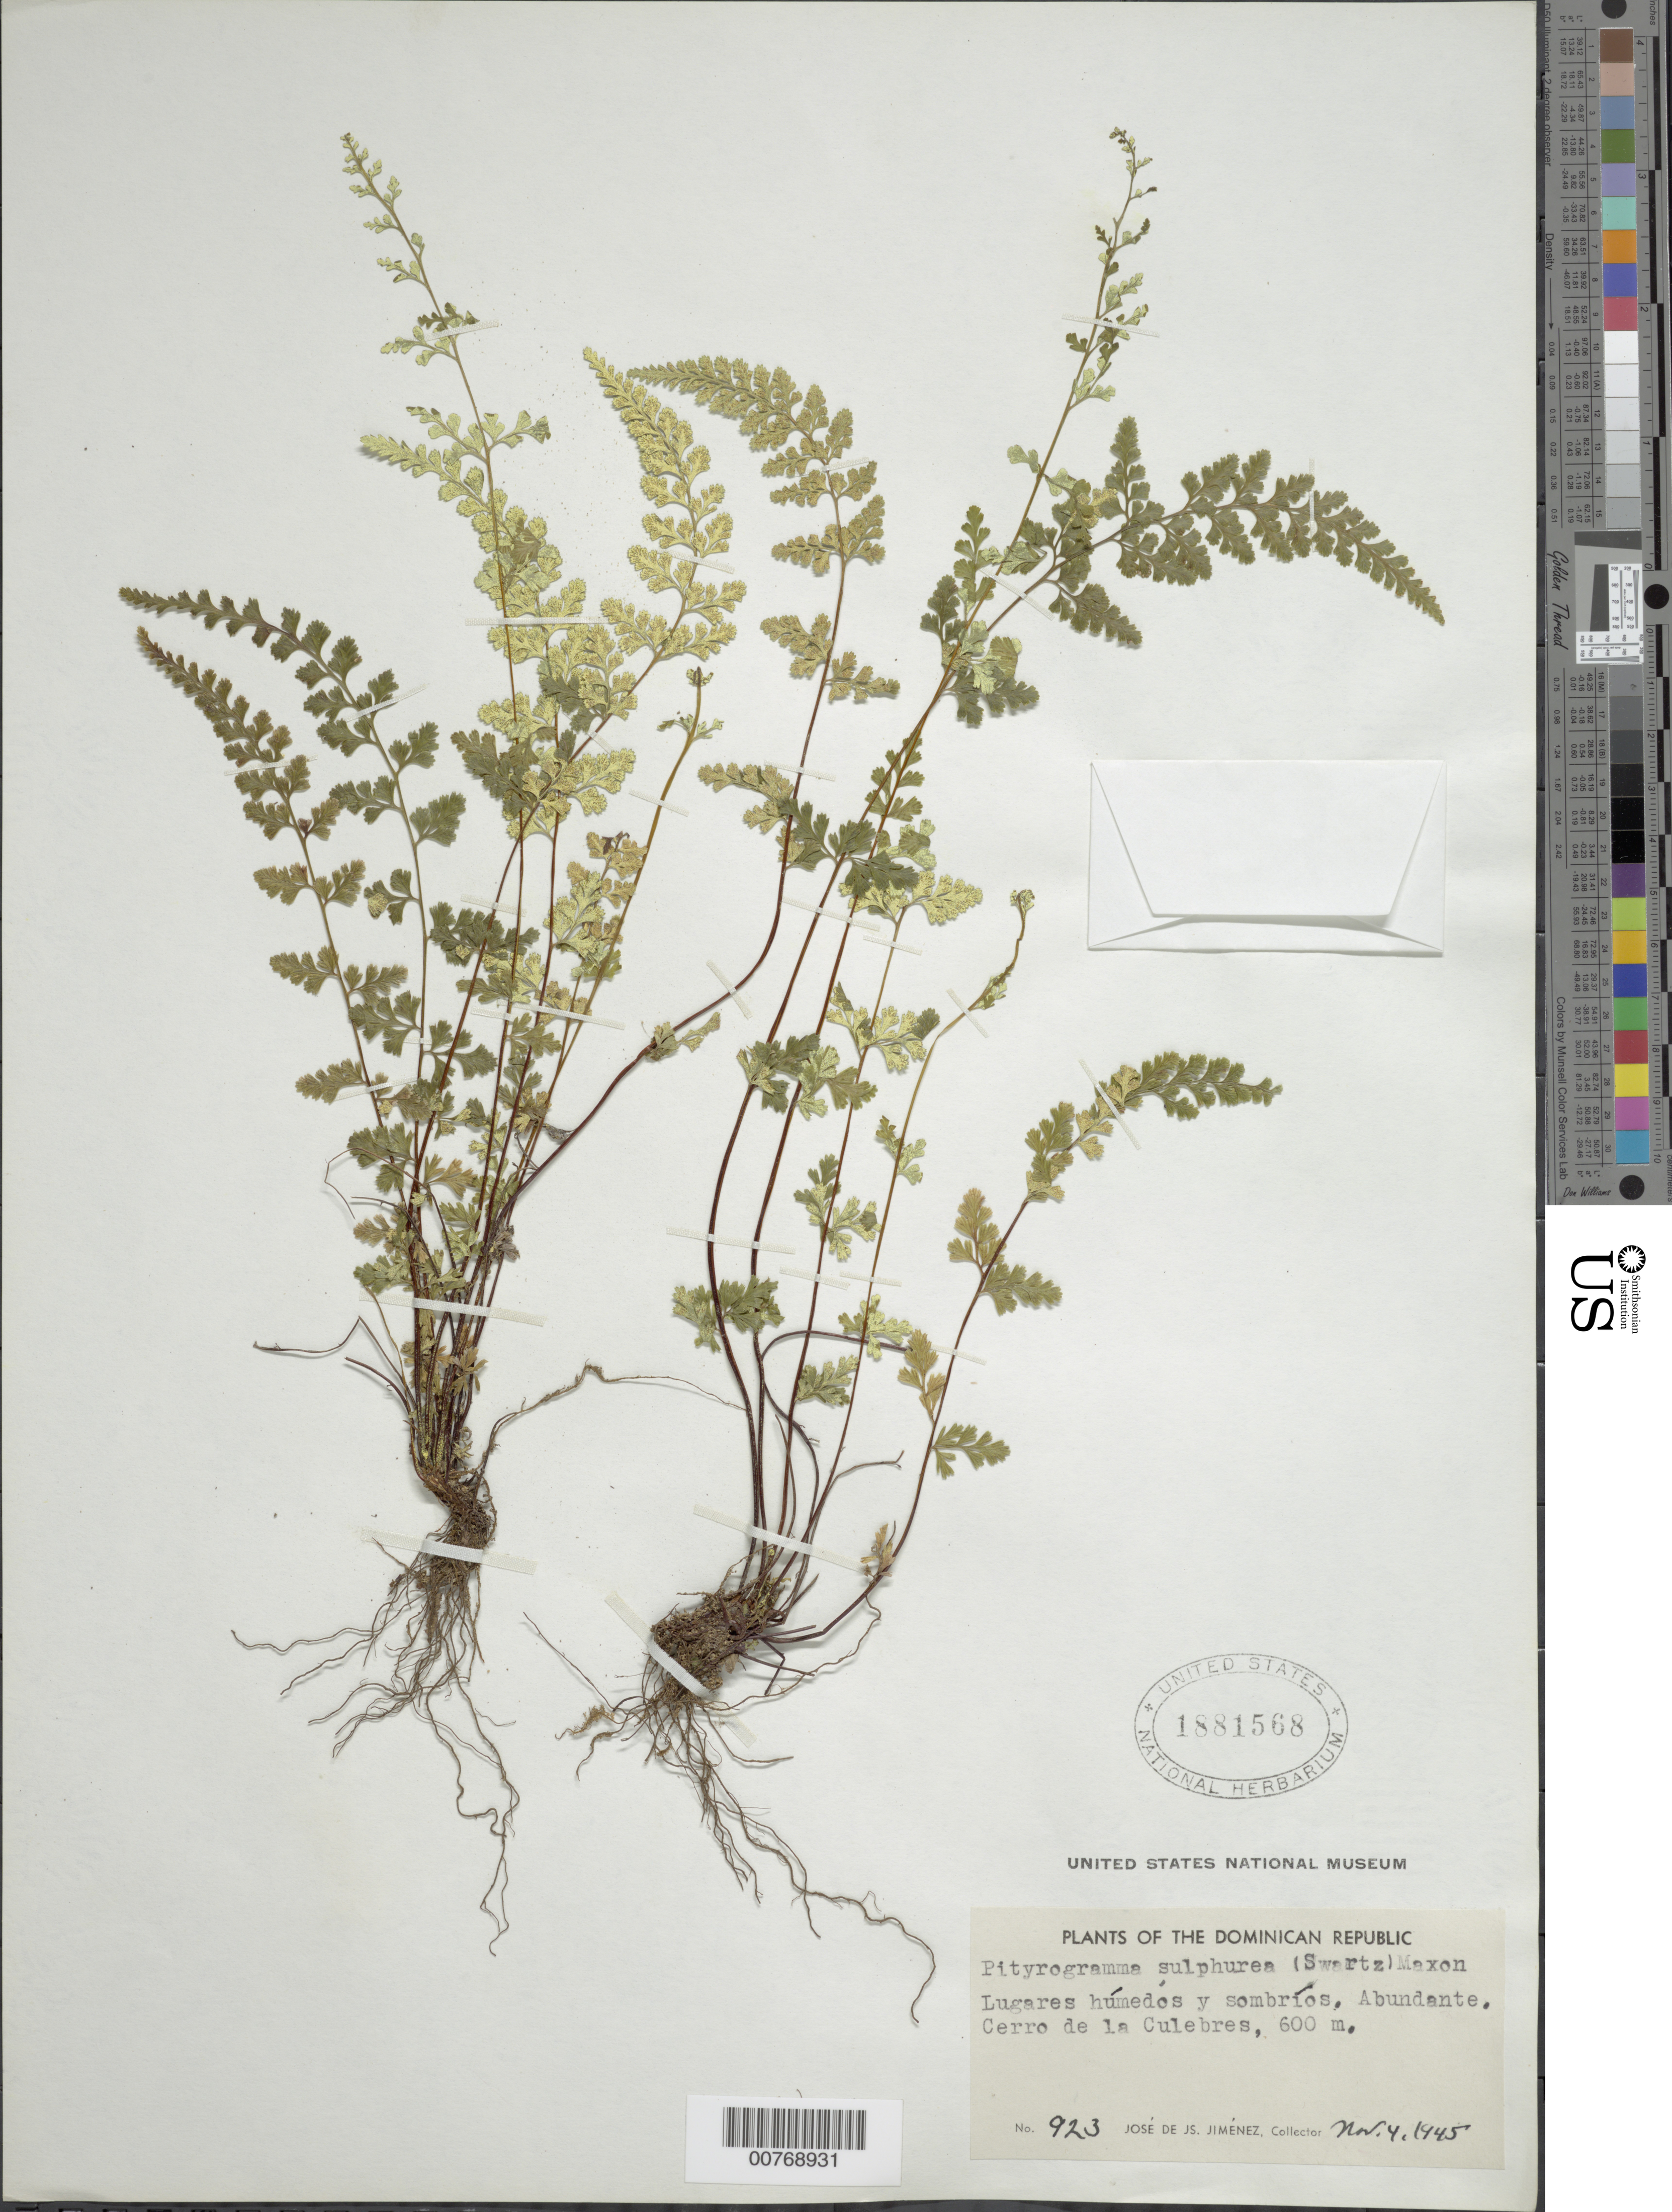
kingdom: Plantae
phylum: Tracheophyta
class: Polypodiopsida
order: Polypodiales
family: Pteridaceae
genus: Pityrogramma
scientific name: Pityrogramma sulphurea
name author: (Sw.) Maxon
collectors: J. J. Jiménez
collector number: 923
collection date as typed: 04 Nov 1945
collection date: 1945-11-04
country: Dominican Republic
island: Hispaniola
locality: Cerro de la Culebra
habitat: Lugares humedos y sombrios, abundante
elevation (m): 600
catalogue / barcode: US 1881568